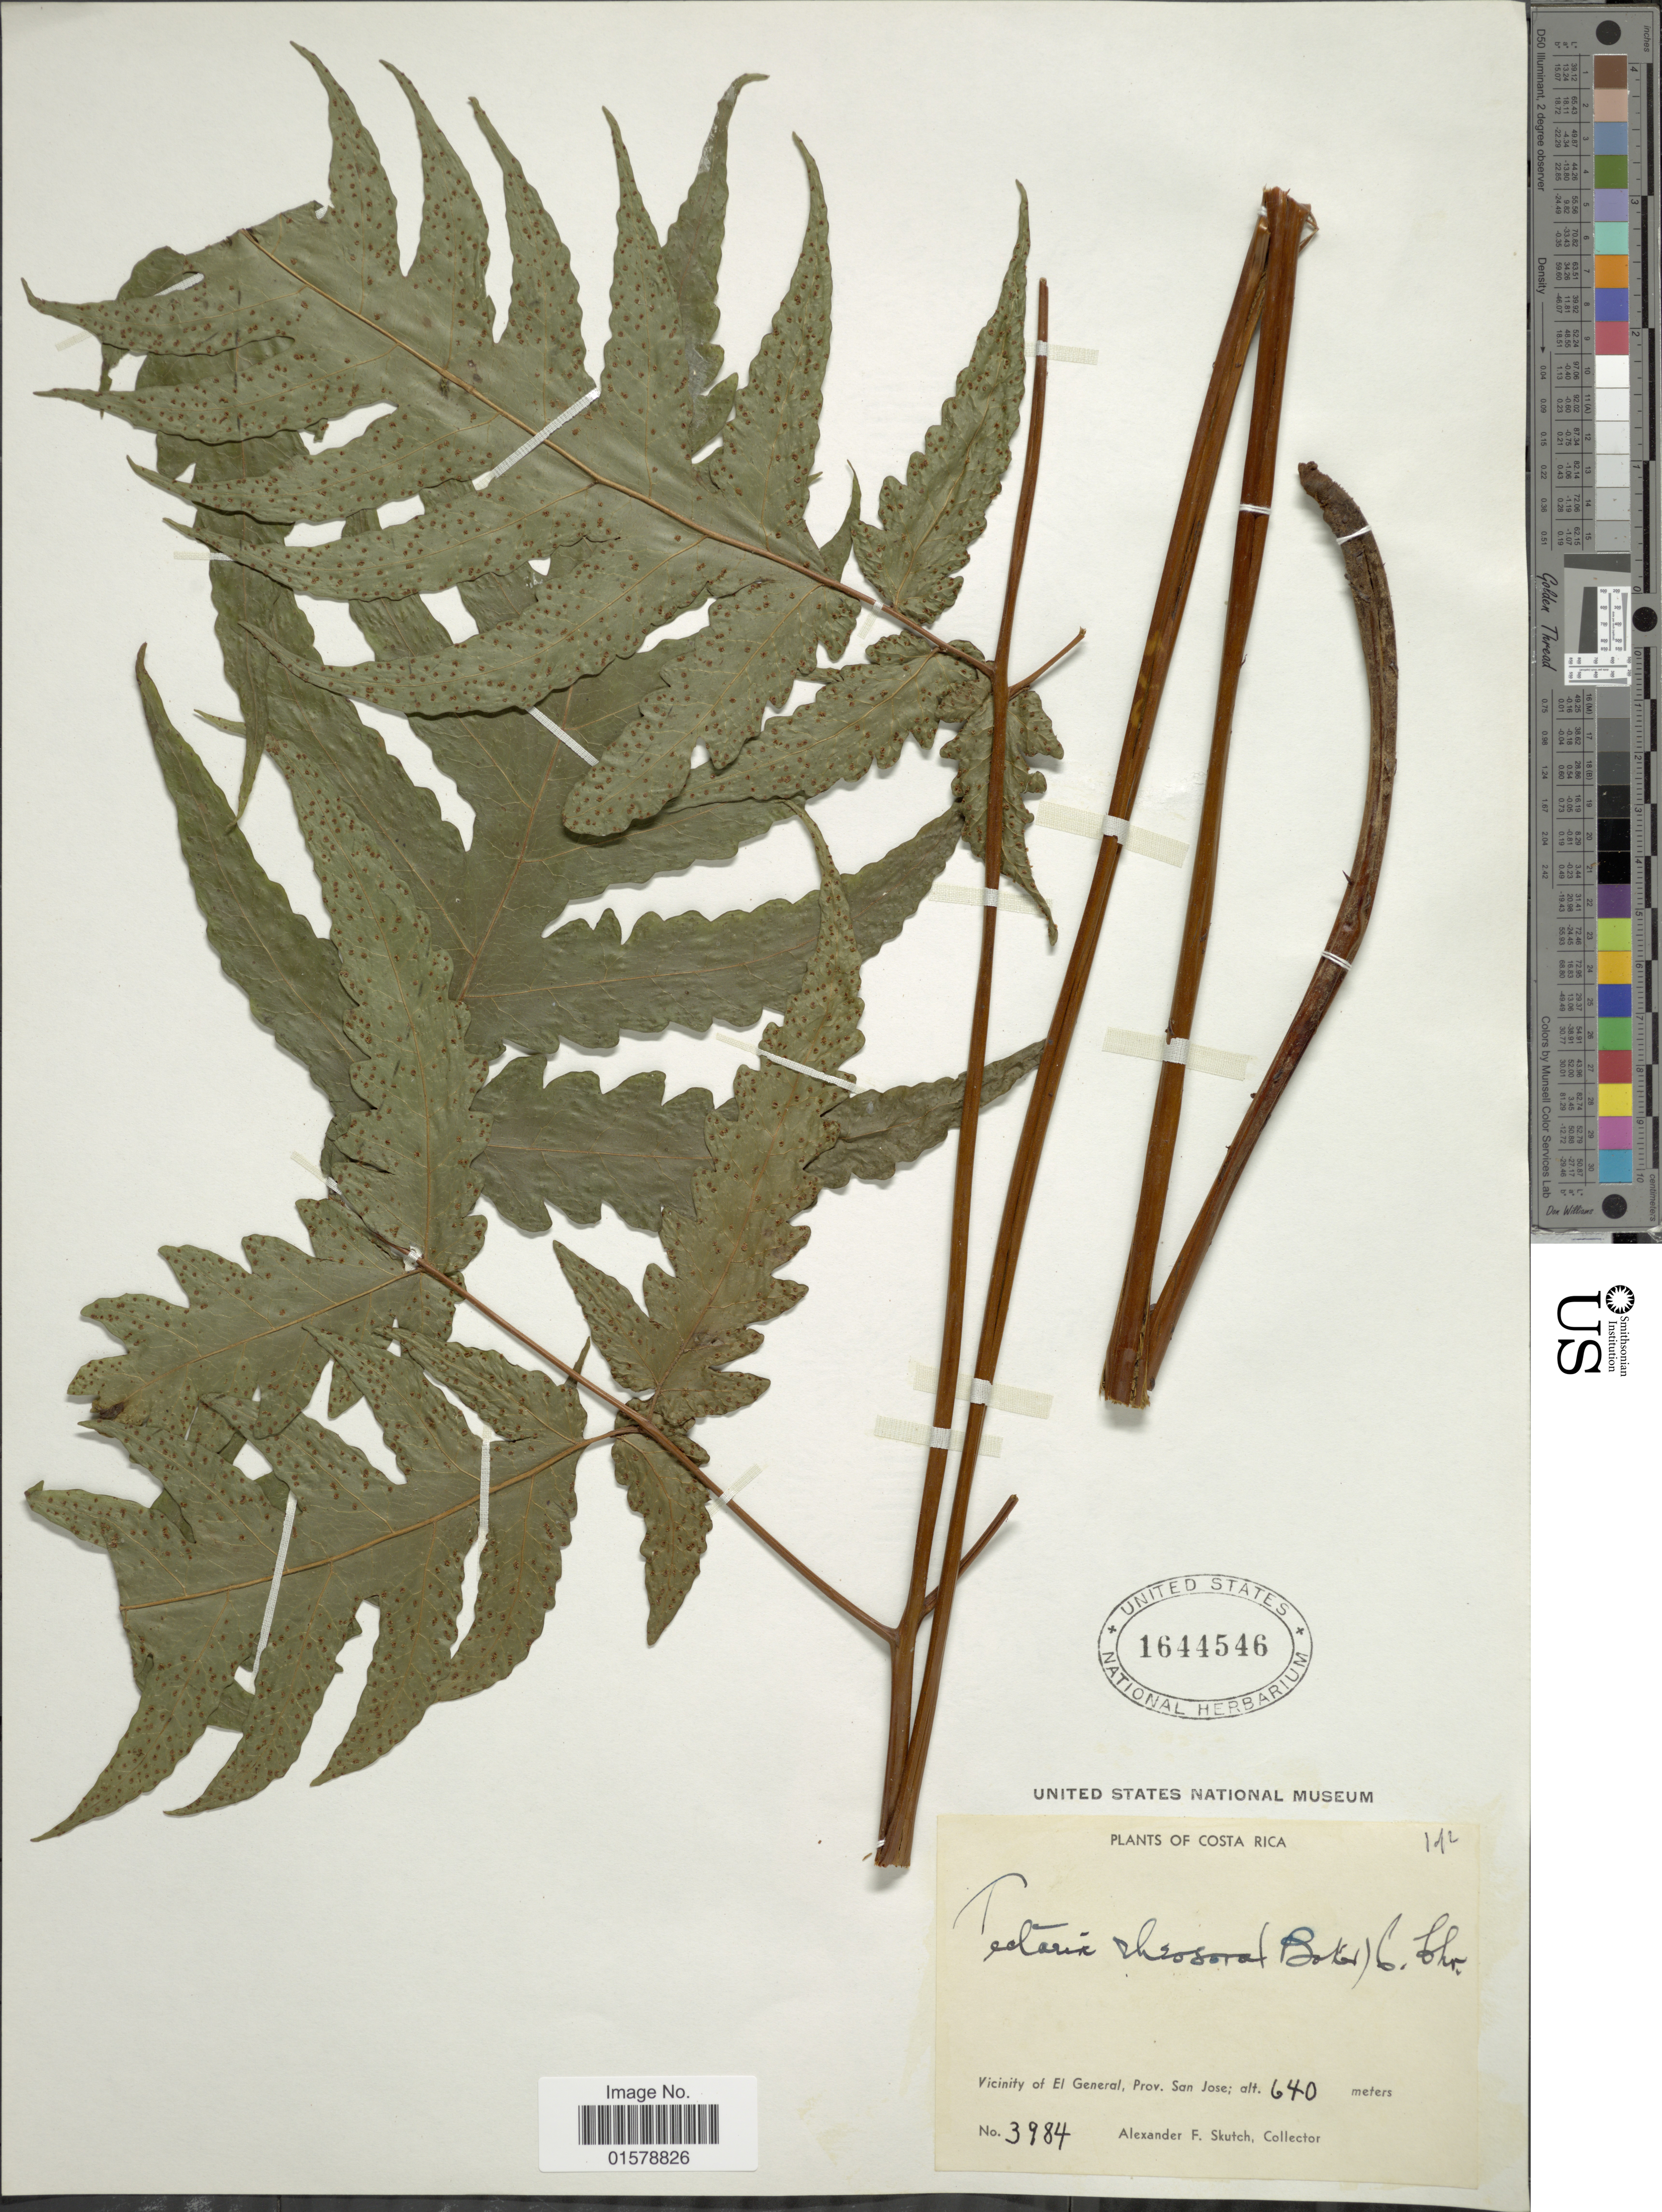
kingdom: Plantae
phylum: Tracheophyta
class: Polypodiopsida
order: Polypodiales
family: Tectariaceae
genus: Tectaria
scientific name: Tectaria rivalis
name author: (Mett. ex Kuhn) C. Chr.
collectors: A. F. Skutch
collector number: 3984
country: Costa Rica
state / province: San José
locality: Vicinity of El General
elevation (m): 640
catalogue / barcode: US 1644546